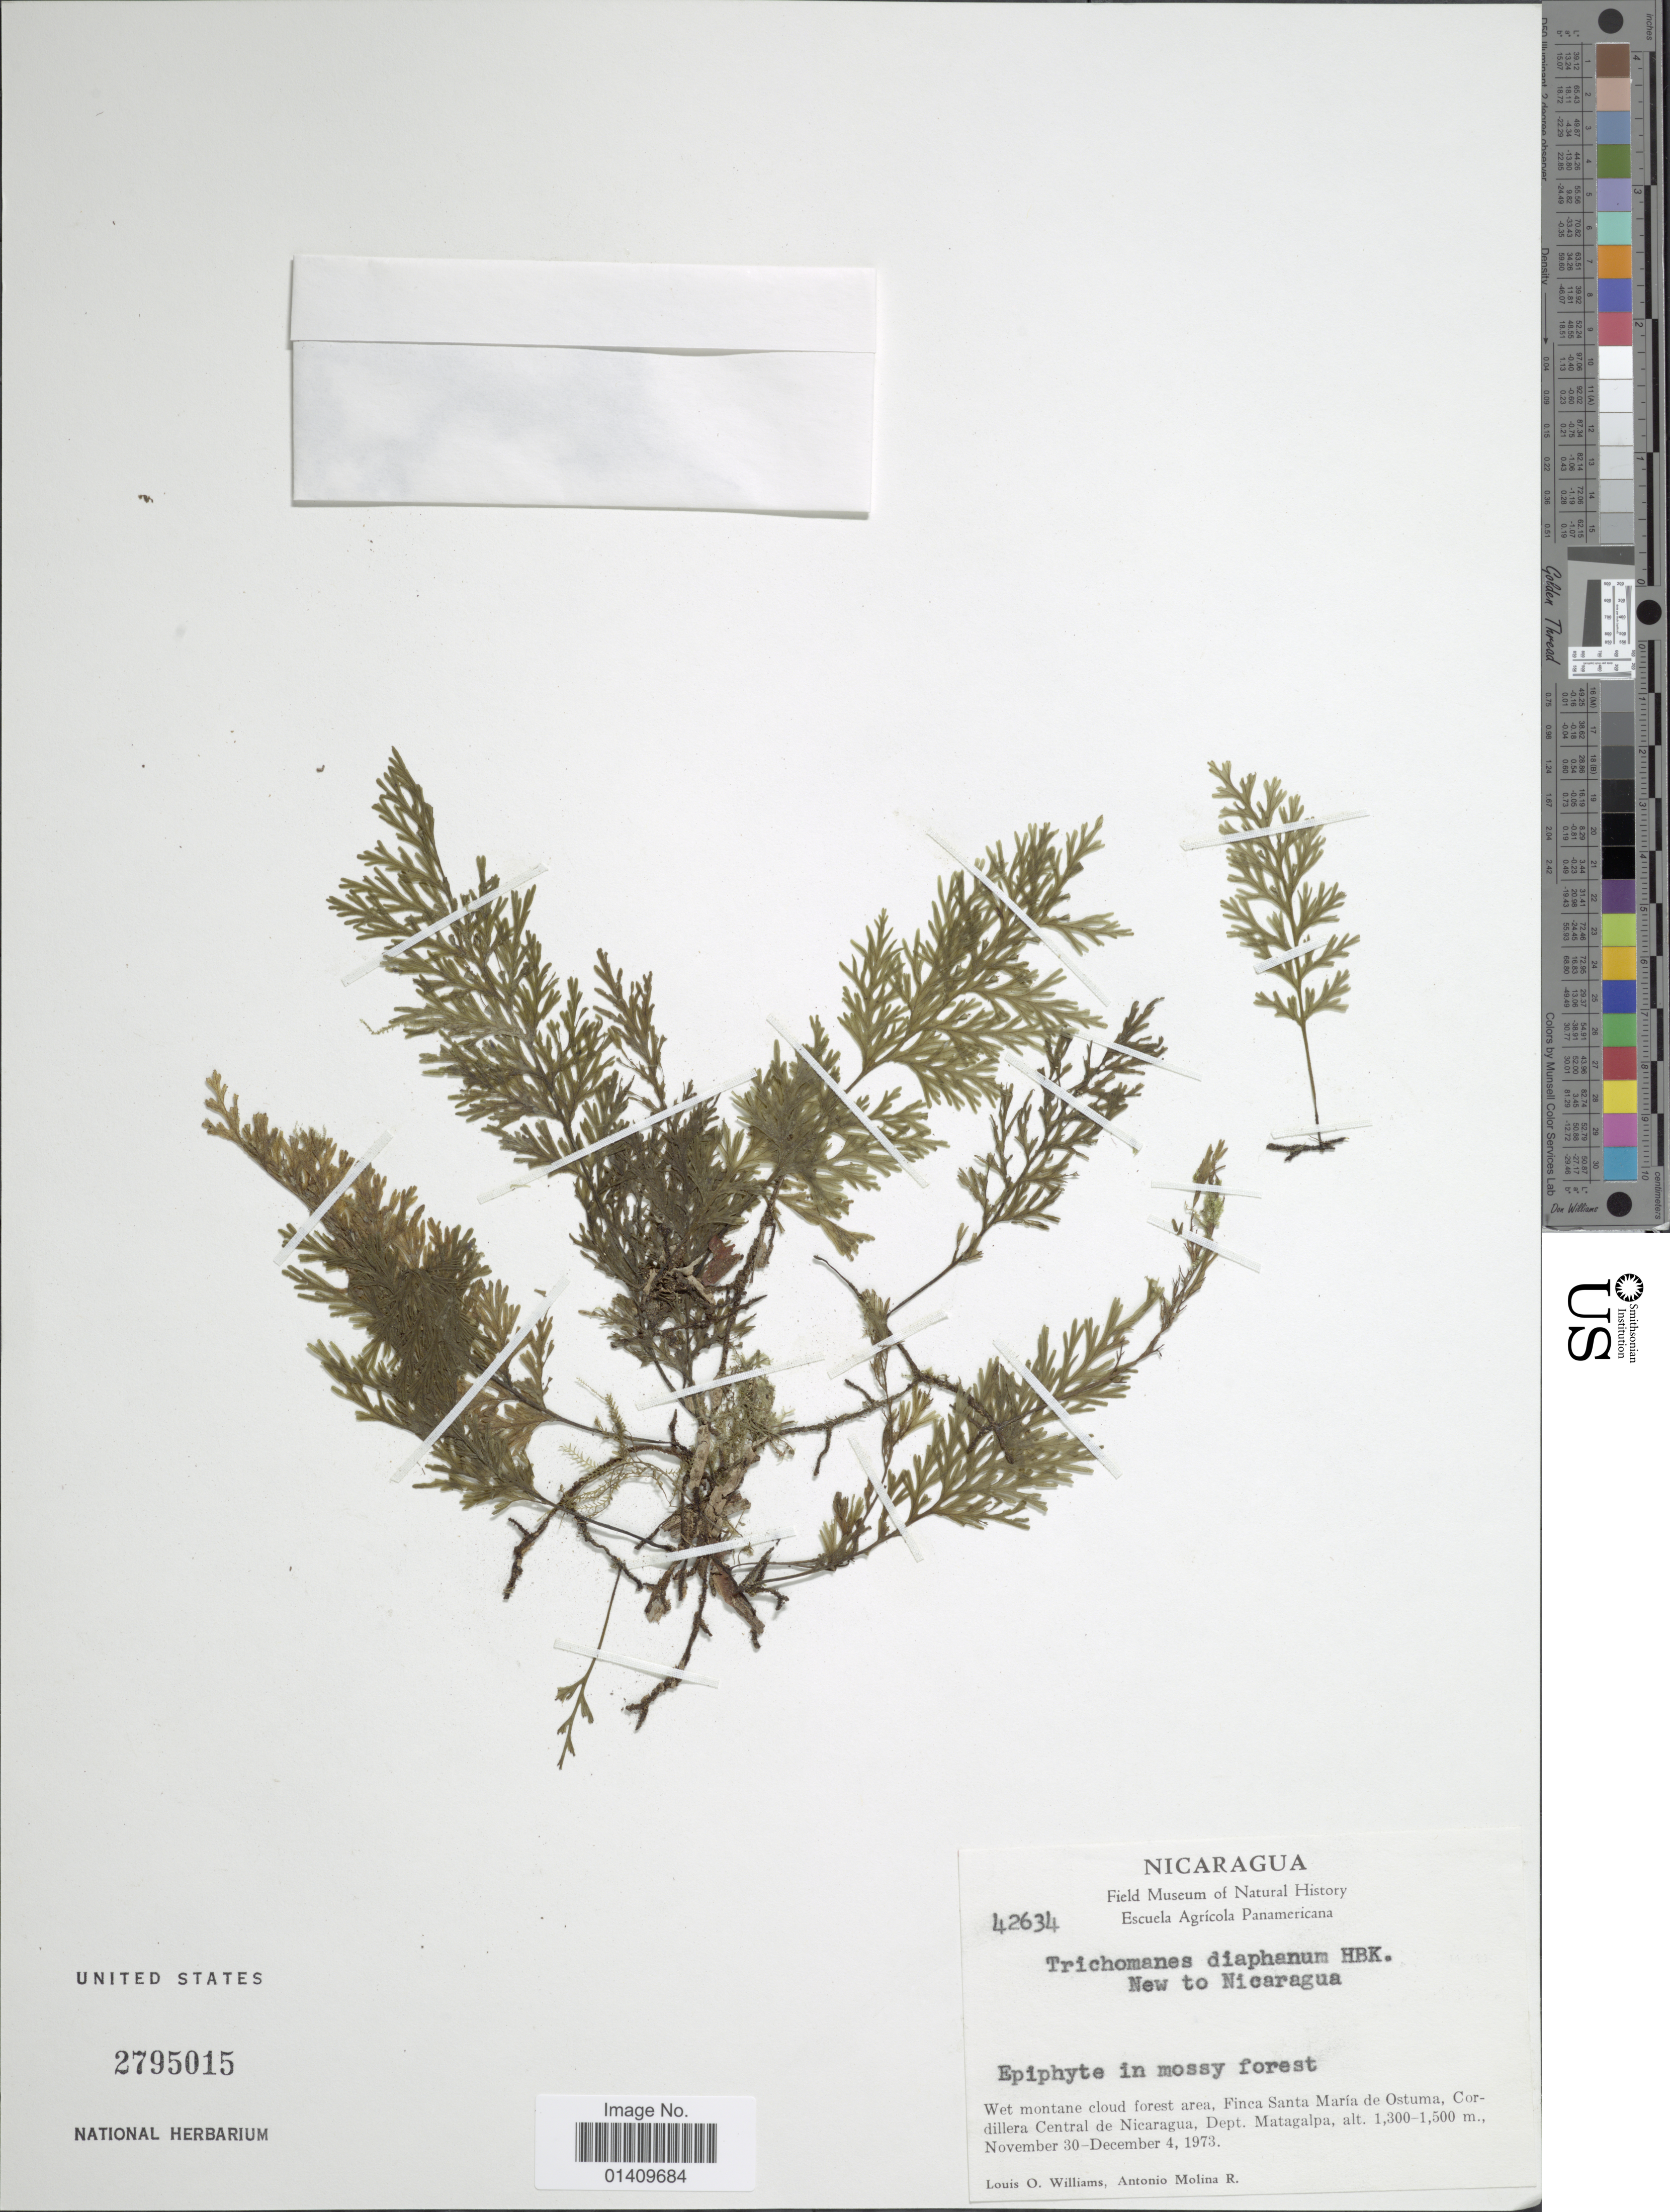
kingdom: Plantae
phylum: Tracheophyta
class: Polypodiopsida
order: Hymenophyllales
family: Hymenophyllaceae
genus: Polyphlebium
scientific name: Polyphlebium diaphanum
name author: (Kunth) Ebihara & Dubuisson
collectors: L. O. Williams & A. Molina R.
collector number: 42634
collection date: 1973-11-30/1973-12-04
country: Nicaragua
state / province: Matagalpa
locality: Wet montane cloud forest area, Finca Santa Maria de Ostuma Cordillera Central de Nicaragua dept. Matagalpa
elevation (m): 1300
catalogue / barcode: US 2795015